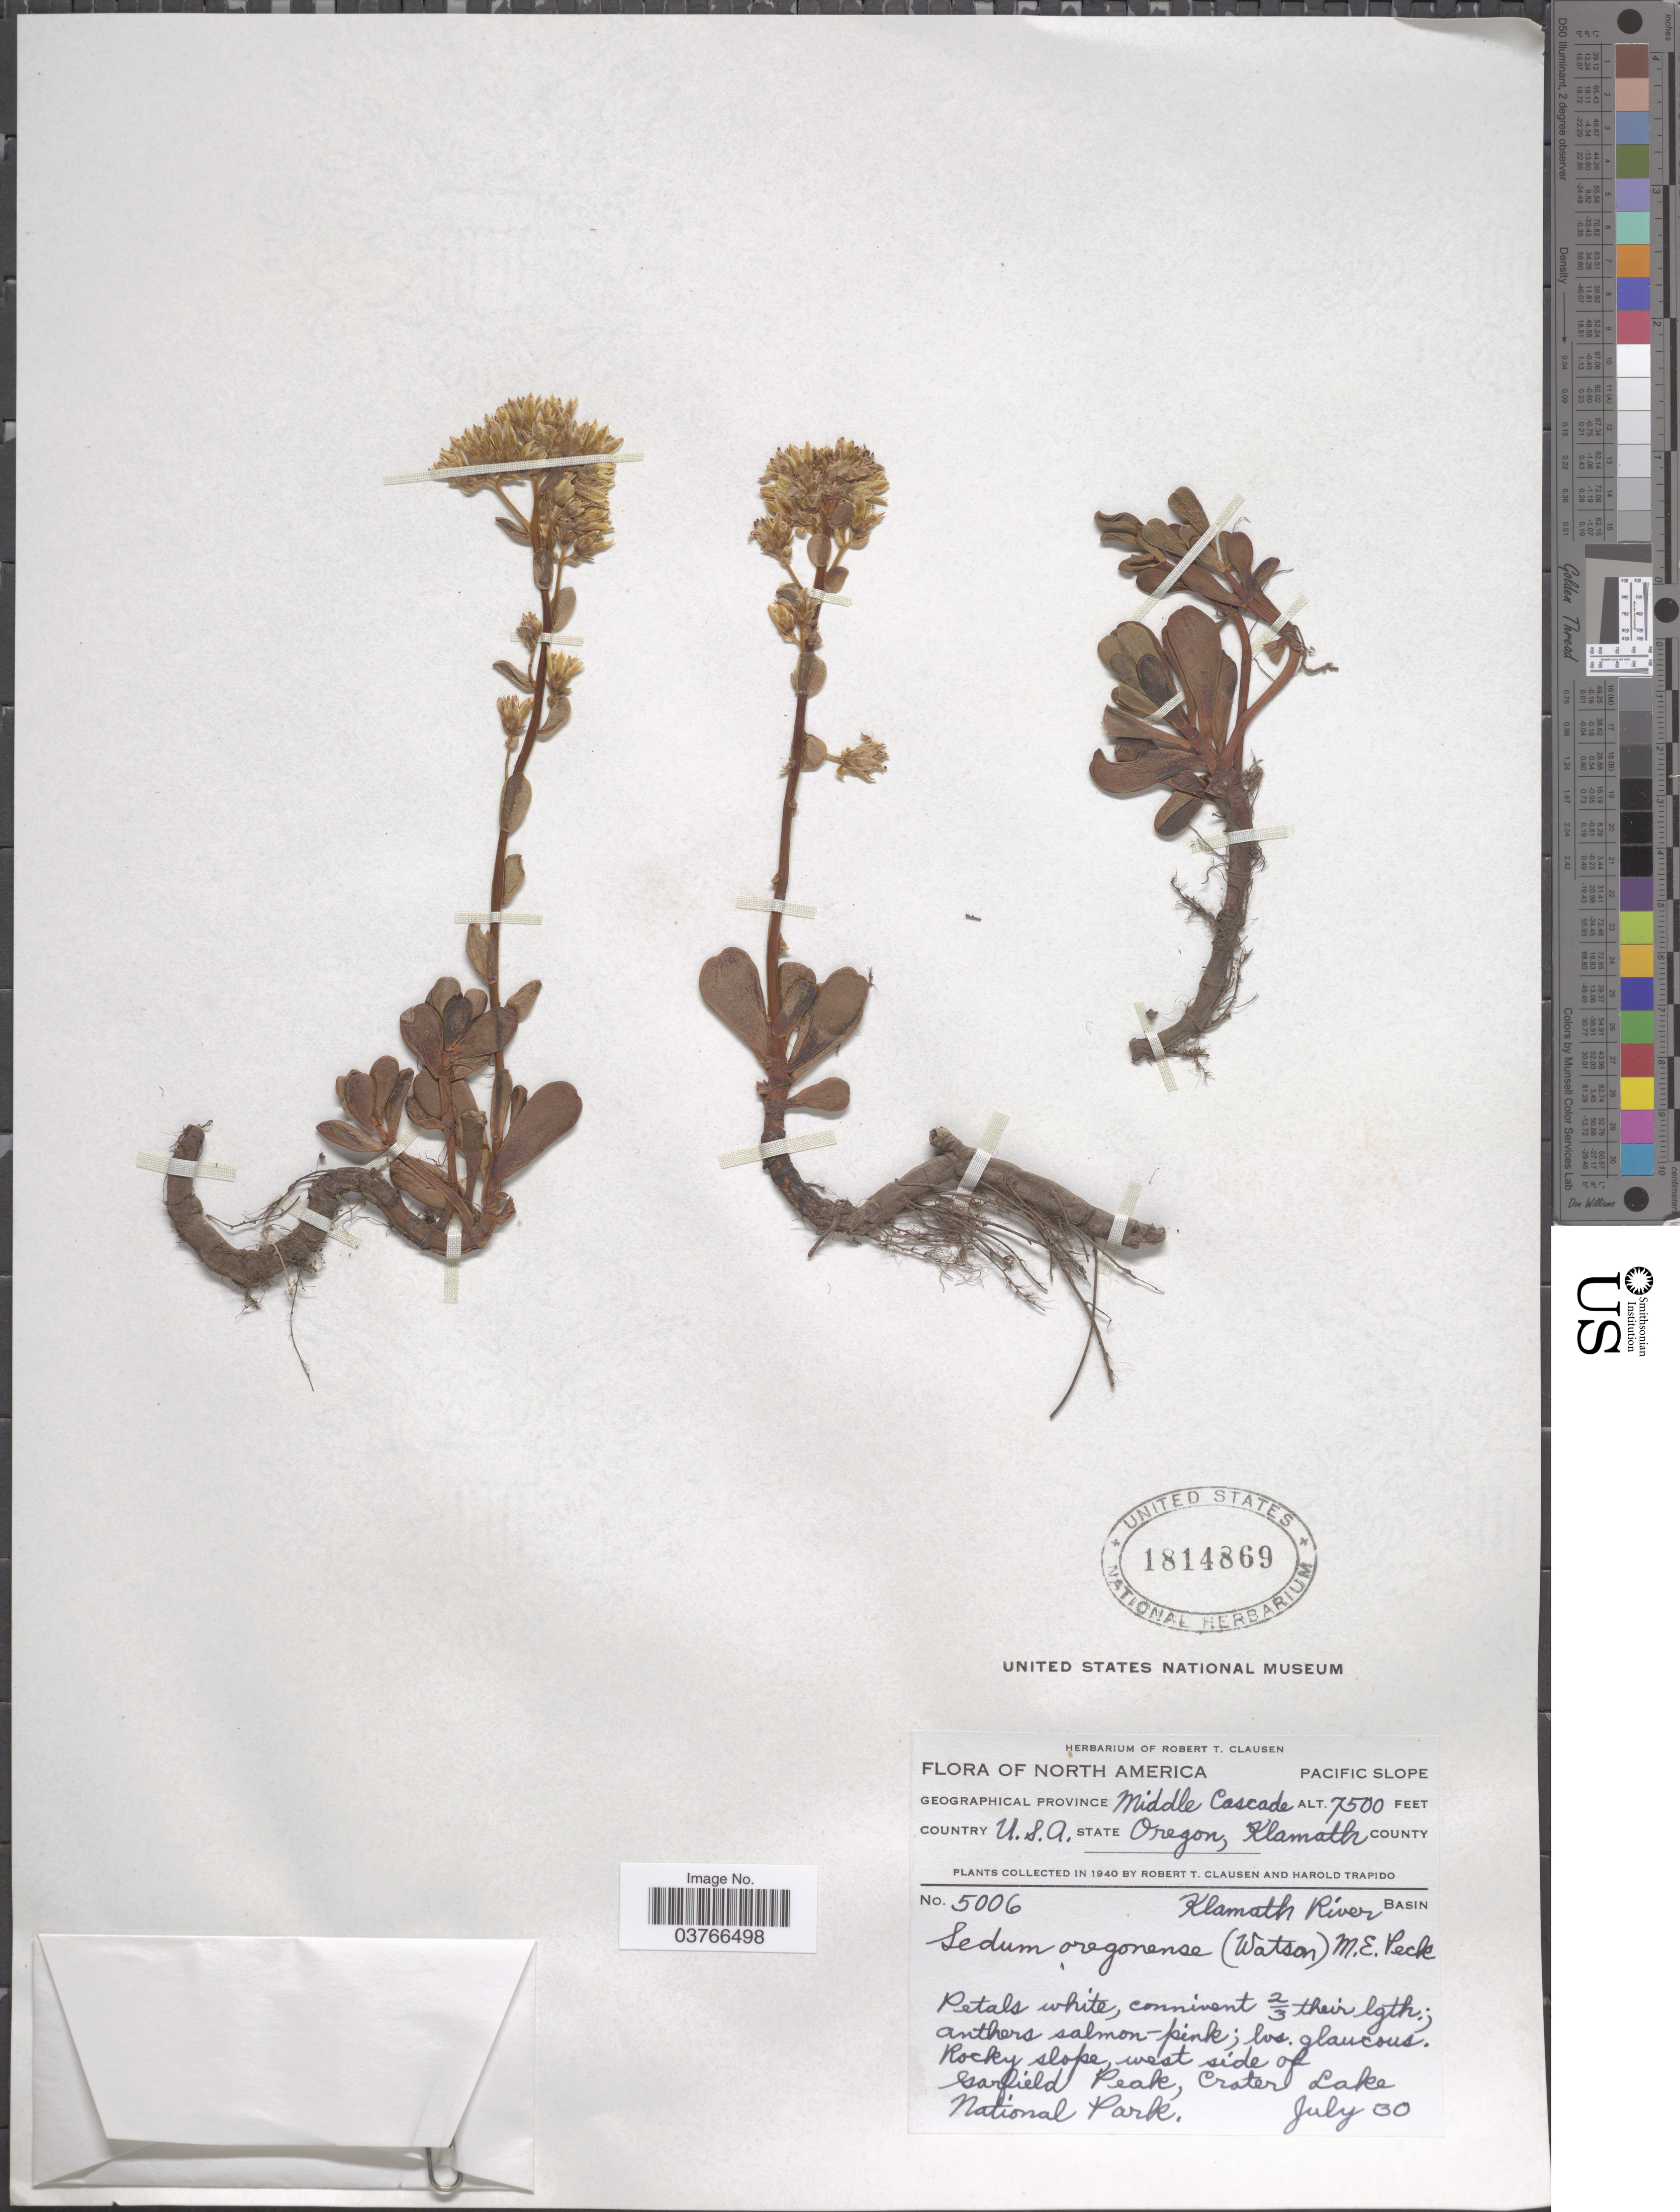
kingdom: Plantae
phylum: Tracheophyta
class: Magnoliopsida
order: Saxifragales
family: Crassulaceae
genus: Sedum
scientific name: Sedum oregonense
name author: (S. Watson) M. Peck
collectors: R. T. Clausen & H. Trapido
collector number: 5006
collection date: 1940-07-30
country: United States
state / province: Oregon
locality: Pacific Slope. Province Middle Cascade. Klamath County. Klamath River Basin. Rocky slope, west side of Garfield Peak, Crater Lake National Park.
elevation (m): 2286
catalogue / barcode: US 1814869